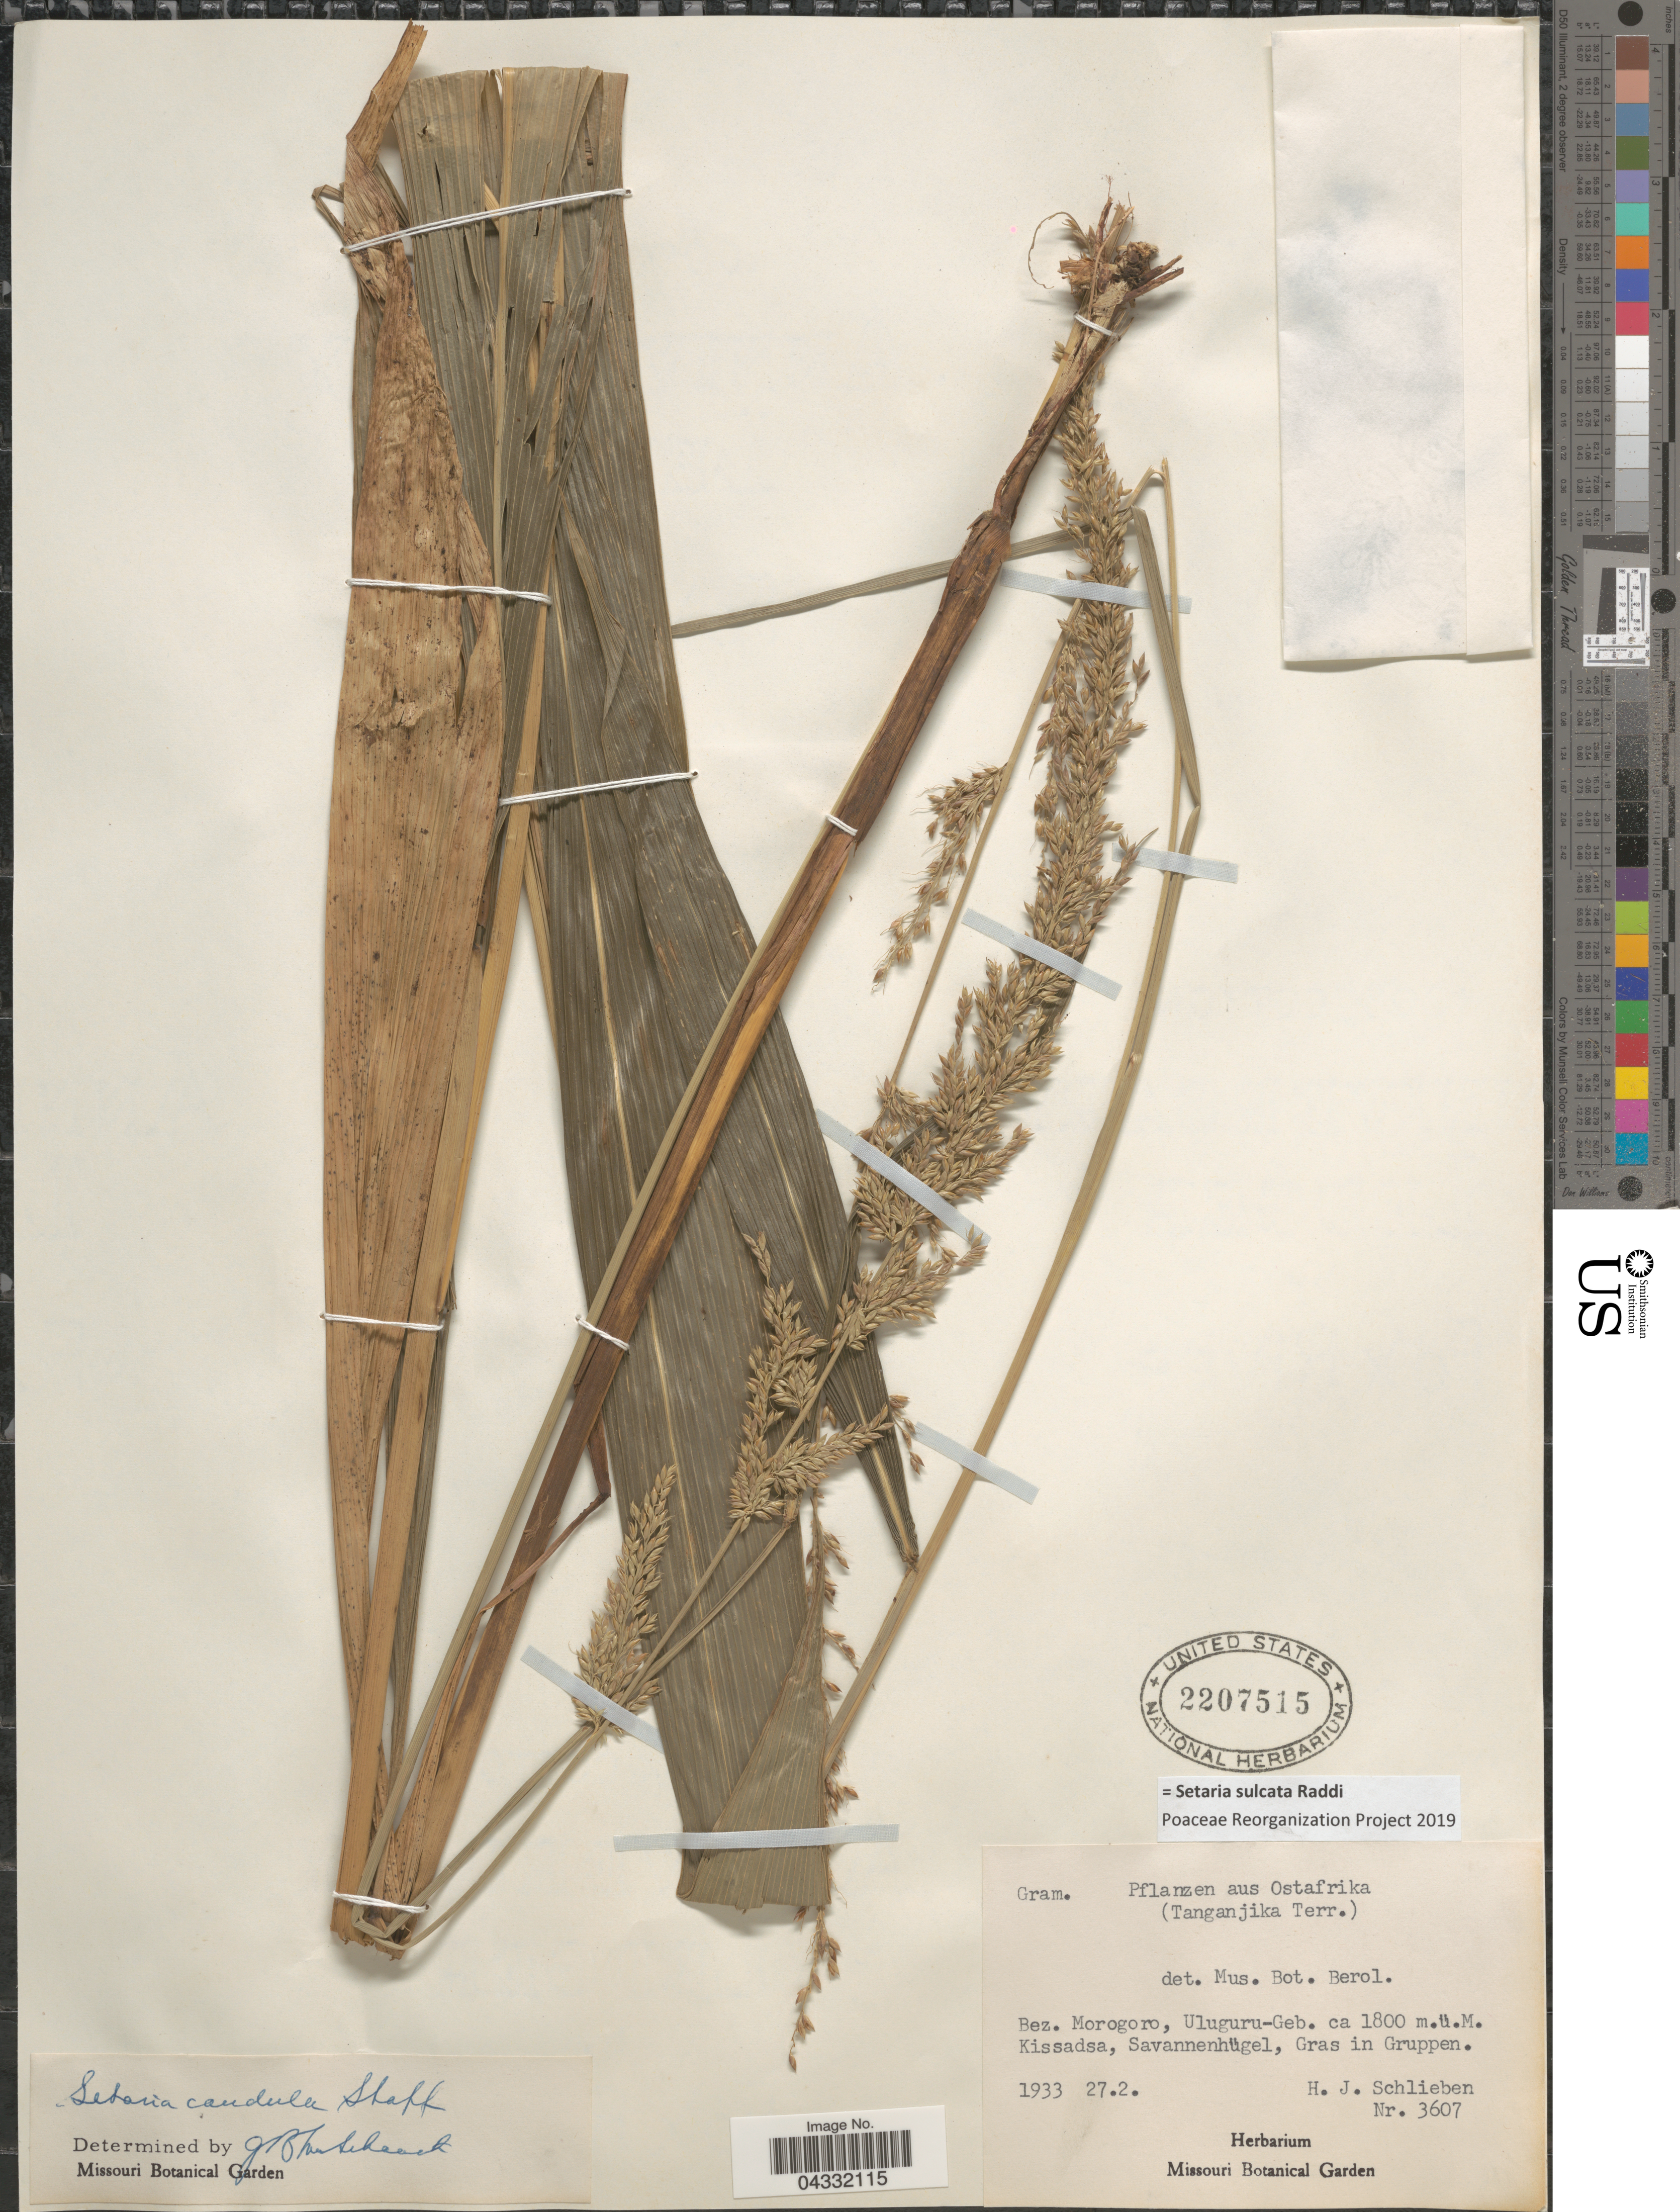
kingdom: Plantae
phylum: Tracheophyta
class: Liliopsida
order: Poales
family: Poaceae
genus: Setaria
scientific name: Setaria sulcata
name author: Raddi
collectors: H. J. Schlieben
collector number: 3607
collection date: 1933-02-27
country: Tanzania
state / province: Morogoro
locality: Ostafrika (Tanganjika Terr.). Bez. Morogoro, Uluguru-Geb. Kissadsa, Savannenhügel.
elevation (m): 1800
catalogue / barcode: US 2207515